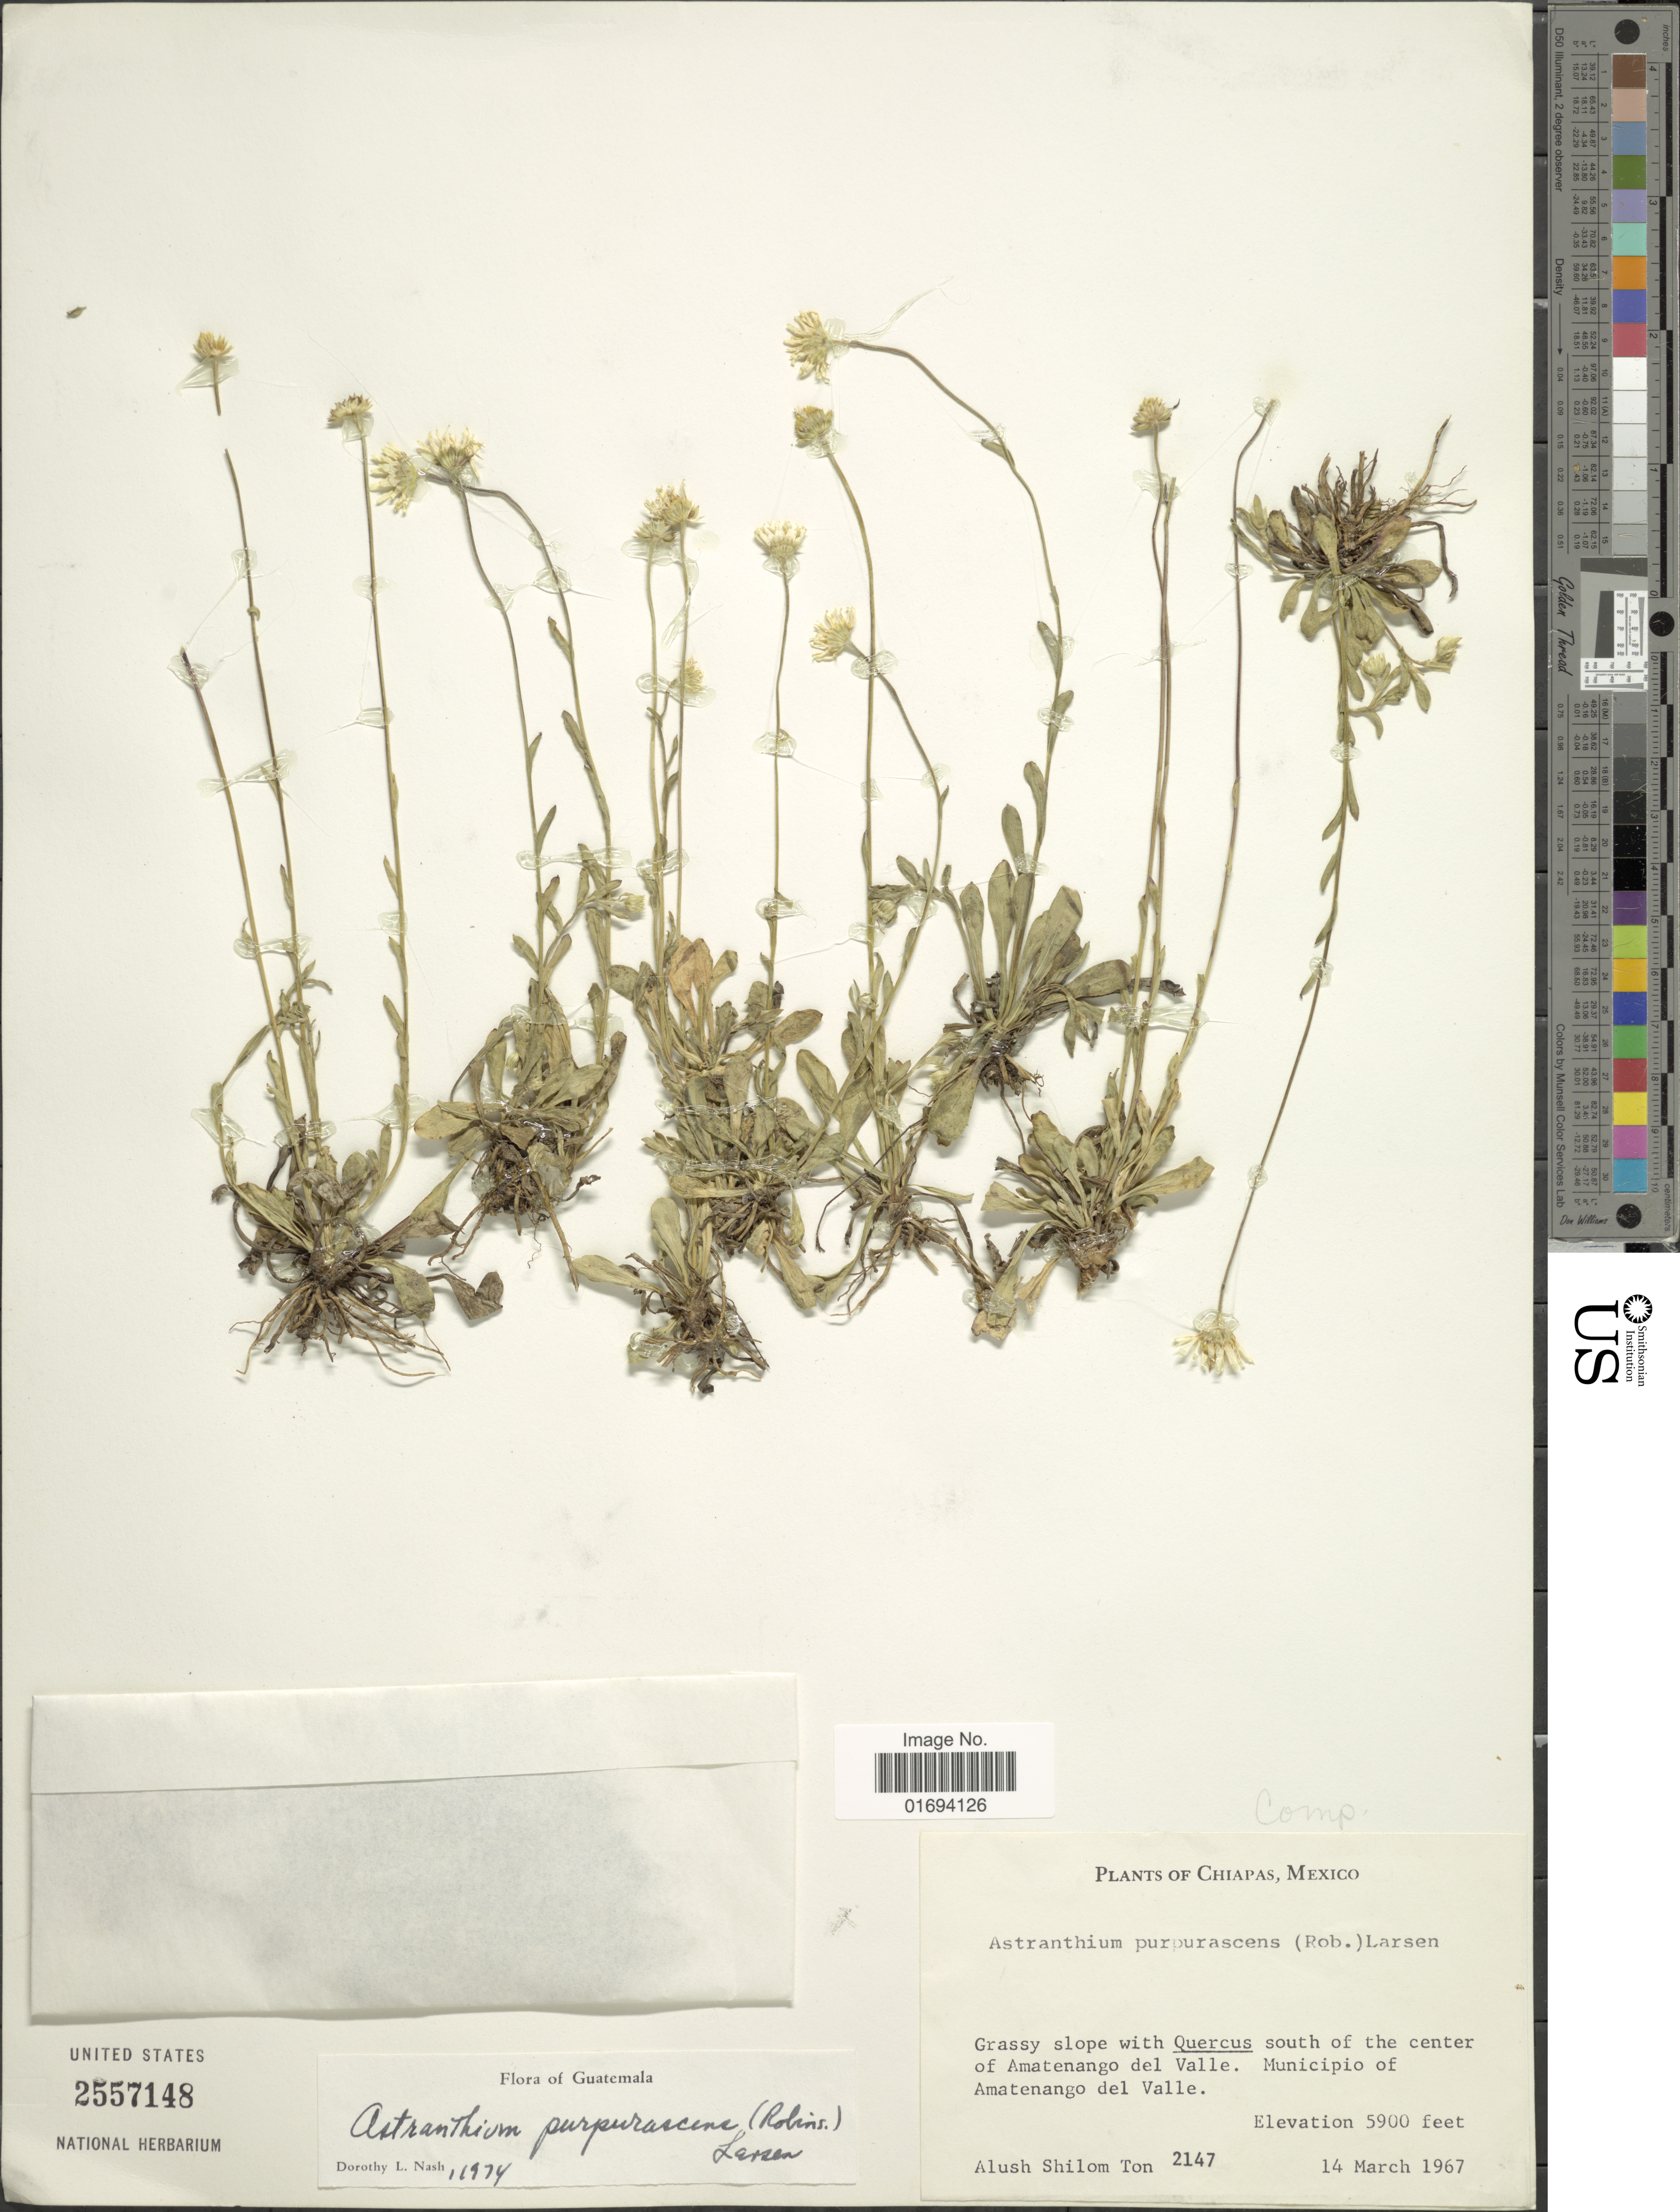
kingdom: Plantae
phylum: Tracheophyta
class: Magnoliopsida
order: Asterales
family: Asteraceae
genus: Astranthium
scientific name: Astranthium purpurascens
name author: (B.L. Rob.) Larsen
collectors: A. S. Ton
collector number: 2147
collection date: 1967-03-14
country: Mexico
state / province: Chiapas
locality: South of the center of Amatenango del Valle, Municipio of Amatenango del Valle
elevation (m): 1798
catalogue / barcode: US 2557148